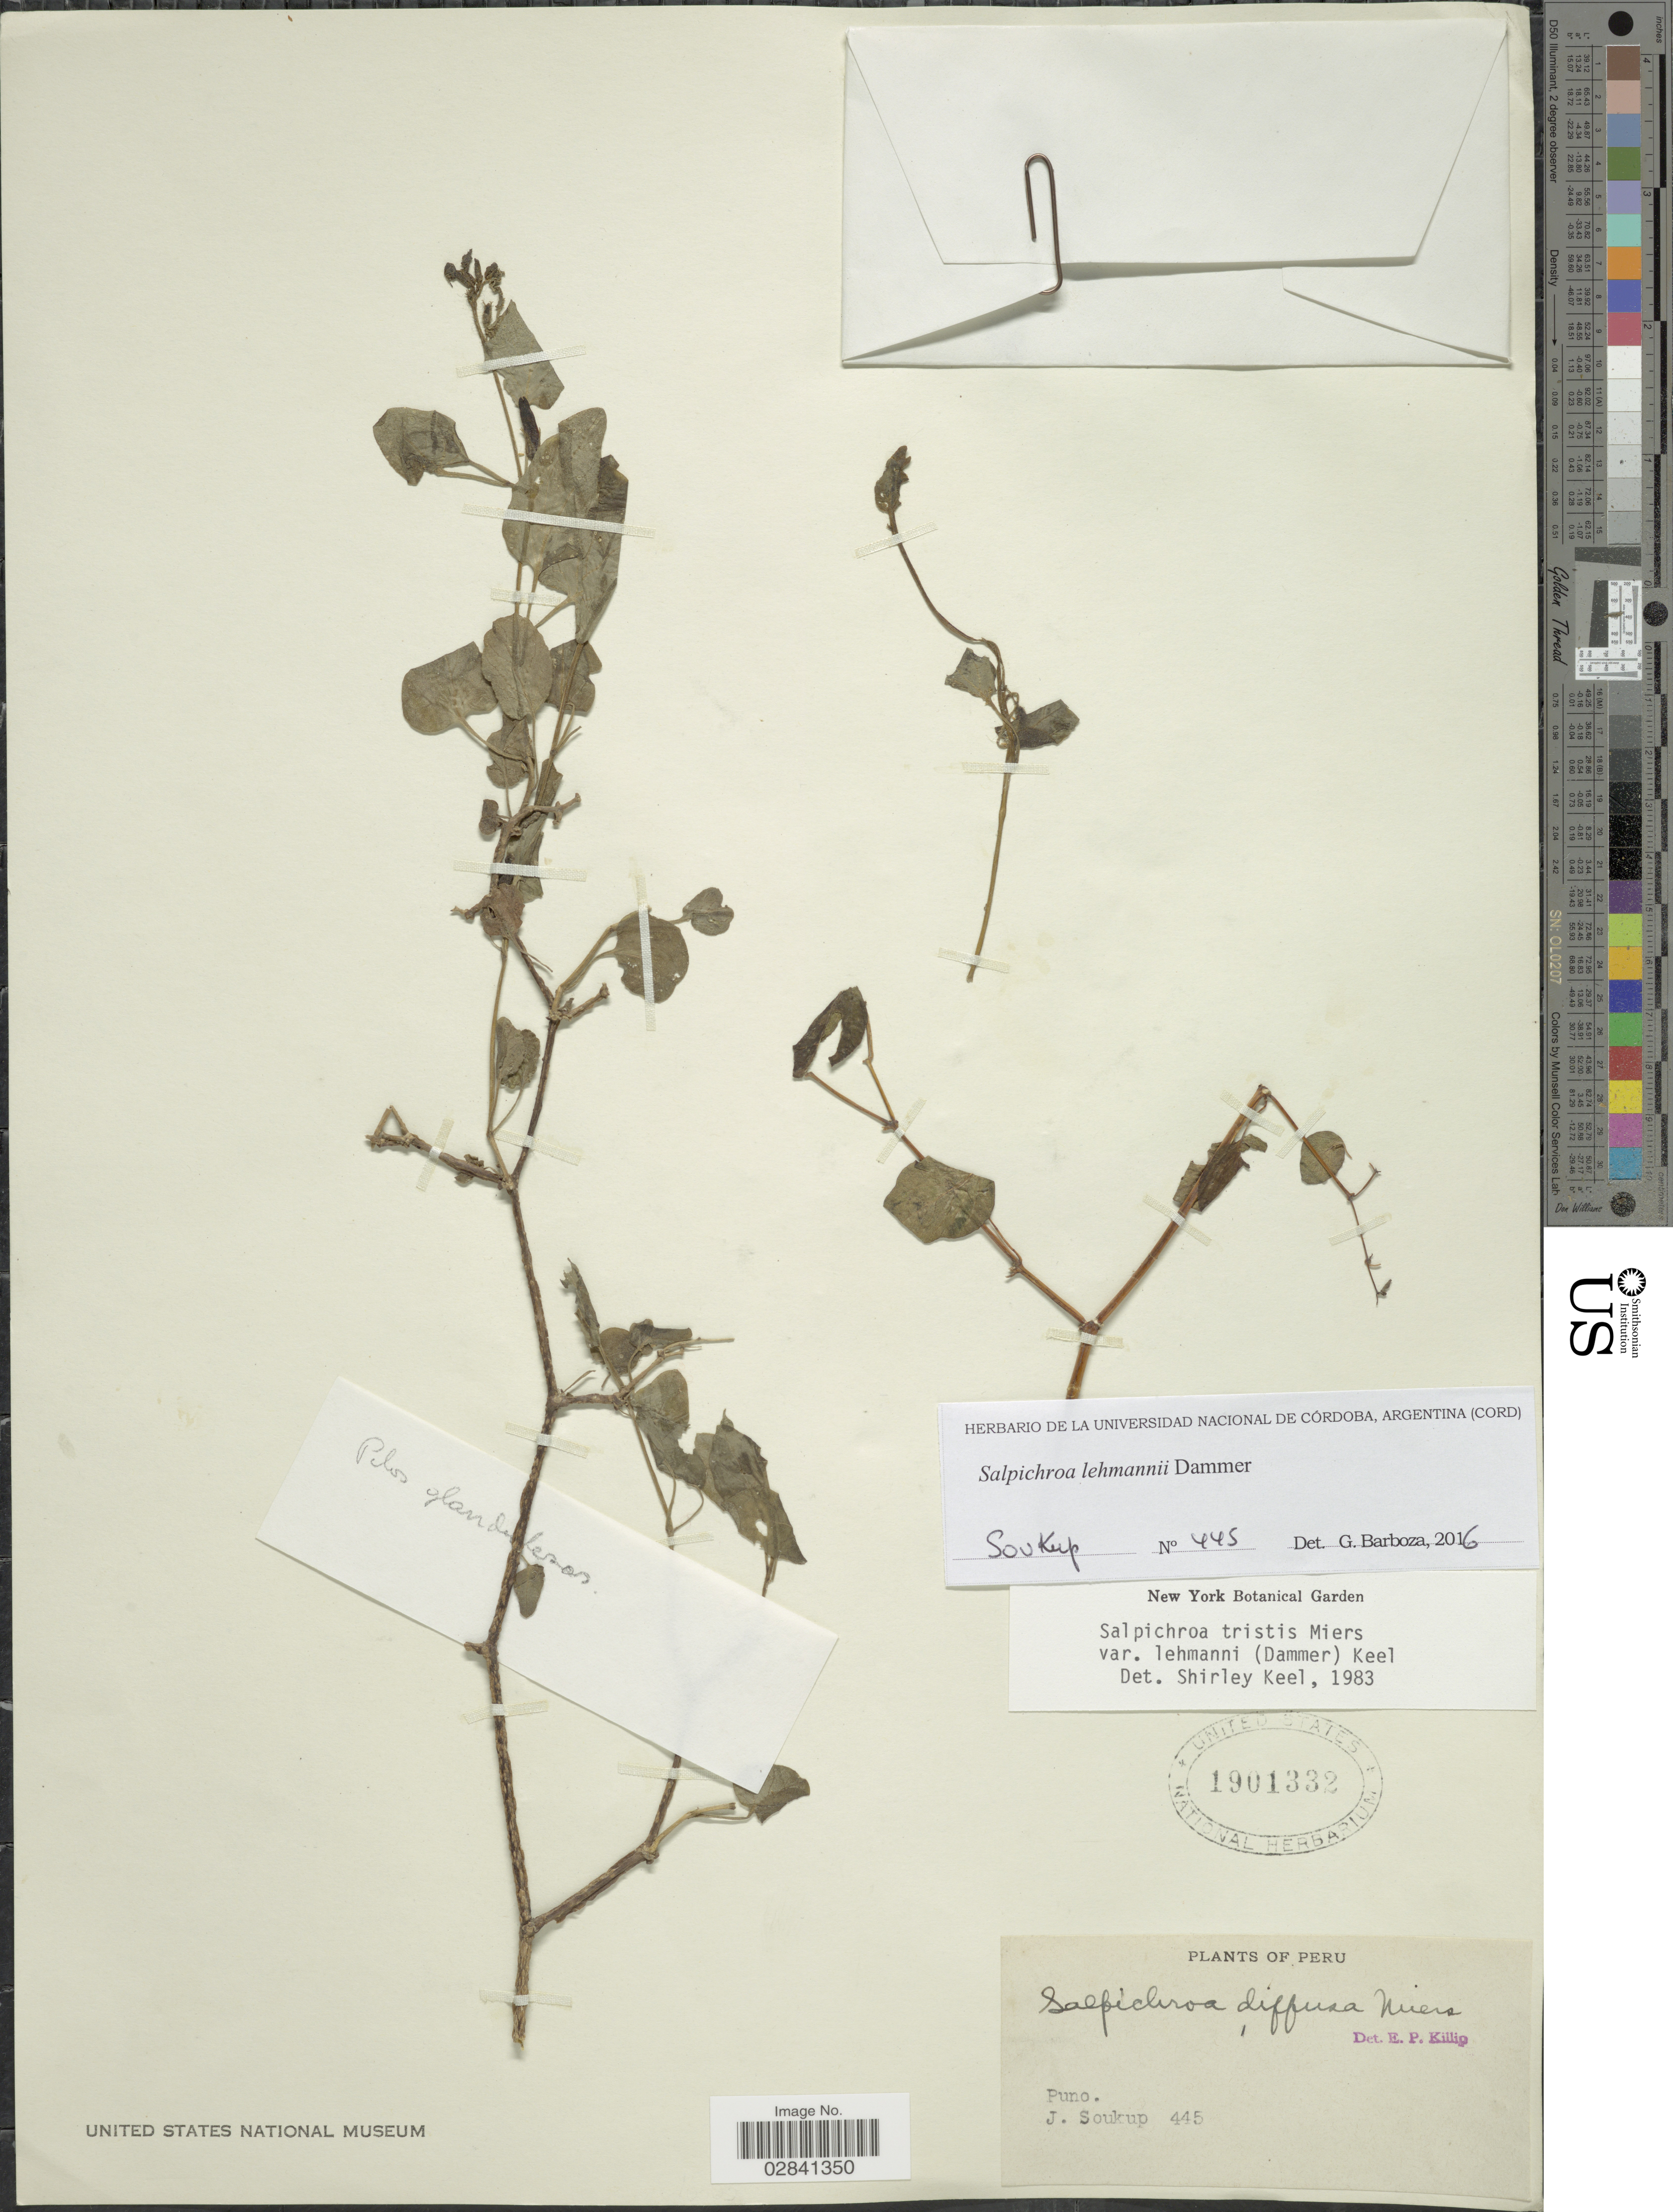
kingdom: Plantae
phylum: Tracheophyta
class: Magnoliopsida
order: Solanales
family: Solanaceae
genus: Salpichroa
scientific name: Salpichroa tristis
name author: Walp.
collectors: J. Soukup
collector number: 445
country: Peru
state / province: Puno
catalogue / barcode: US 1901332